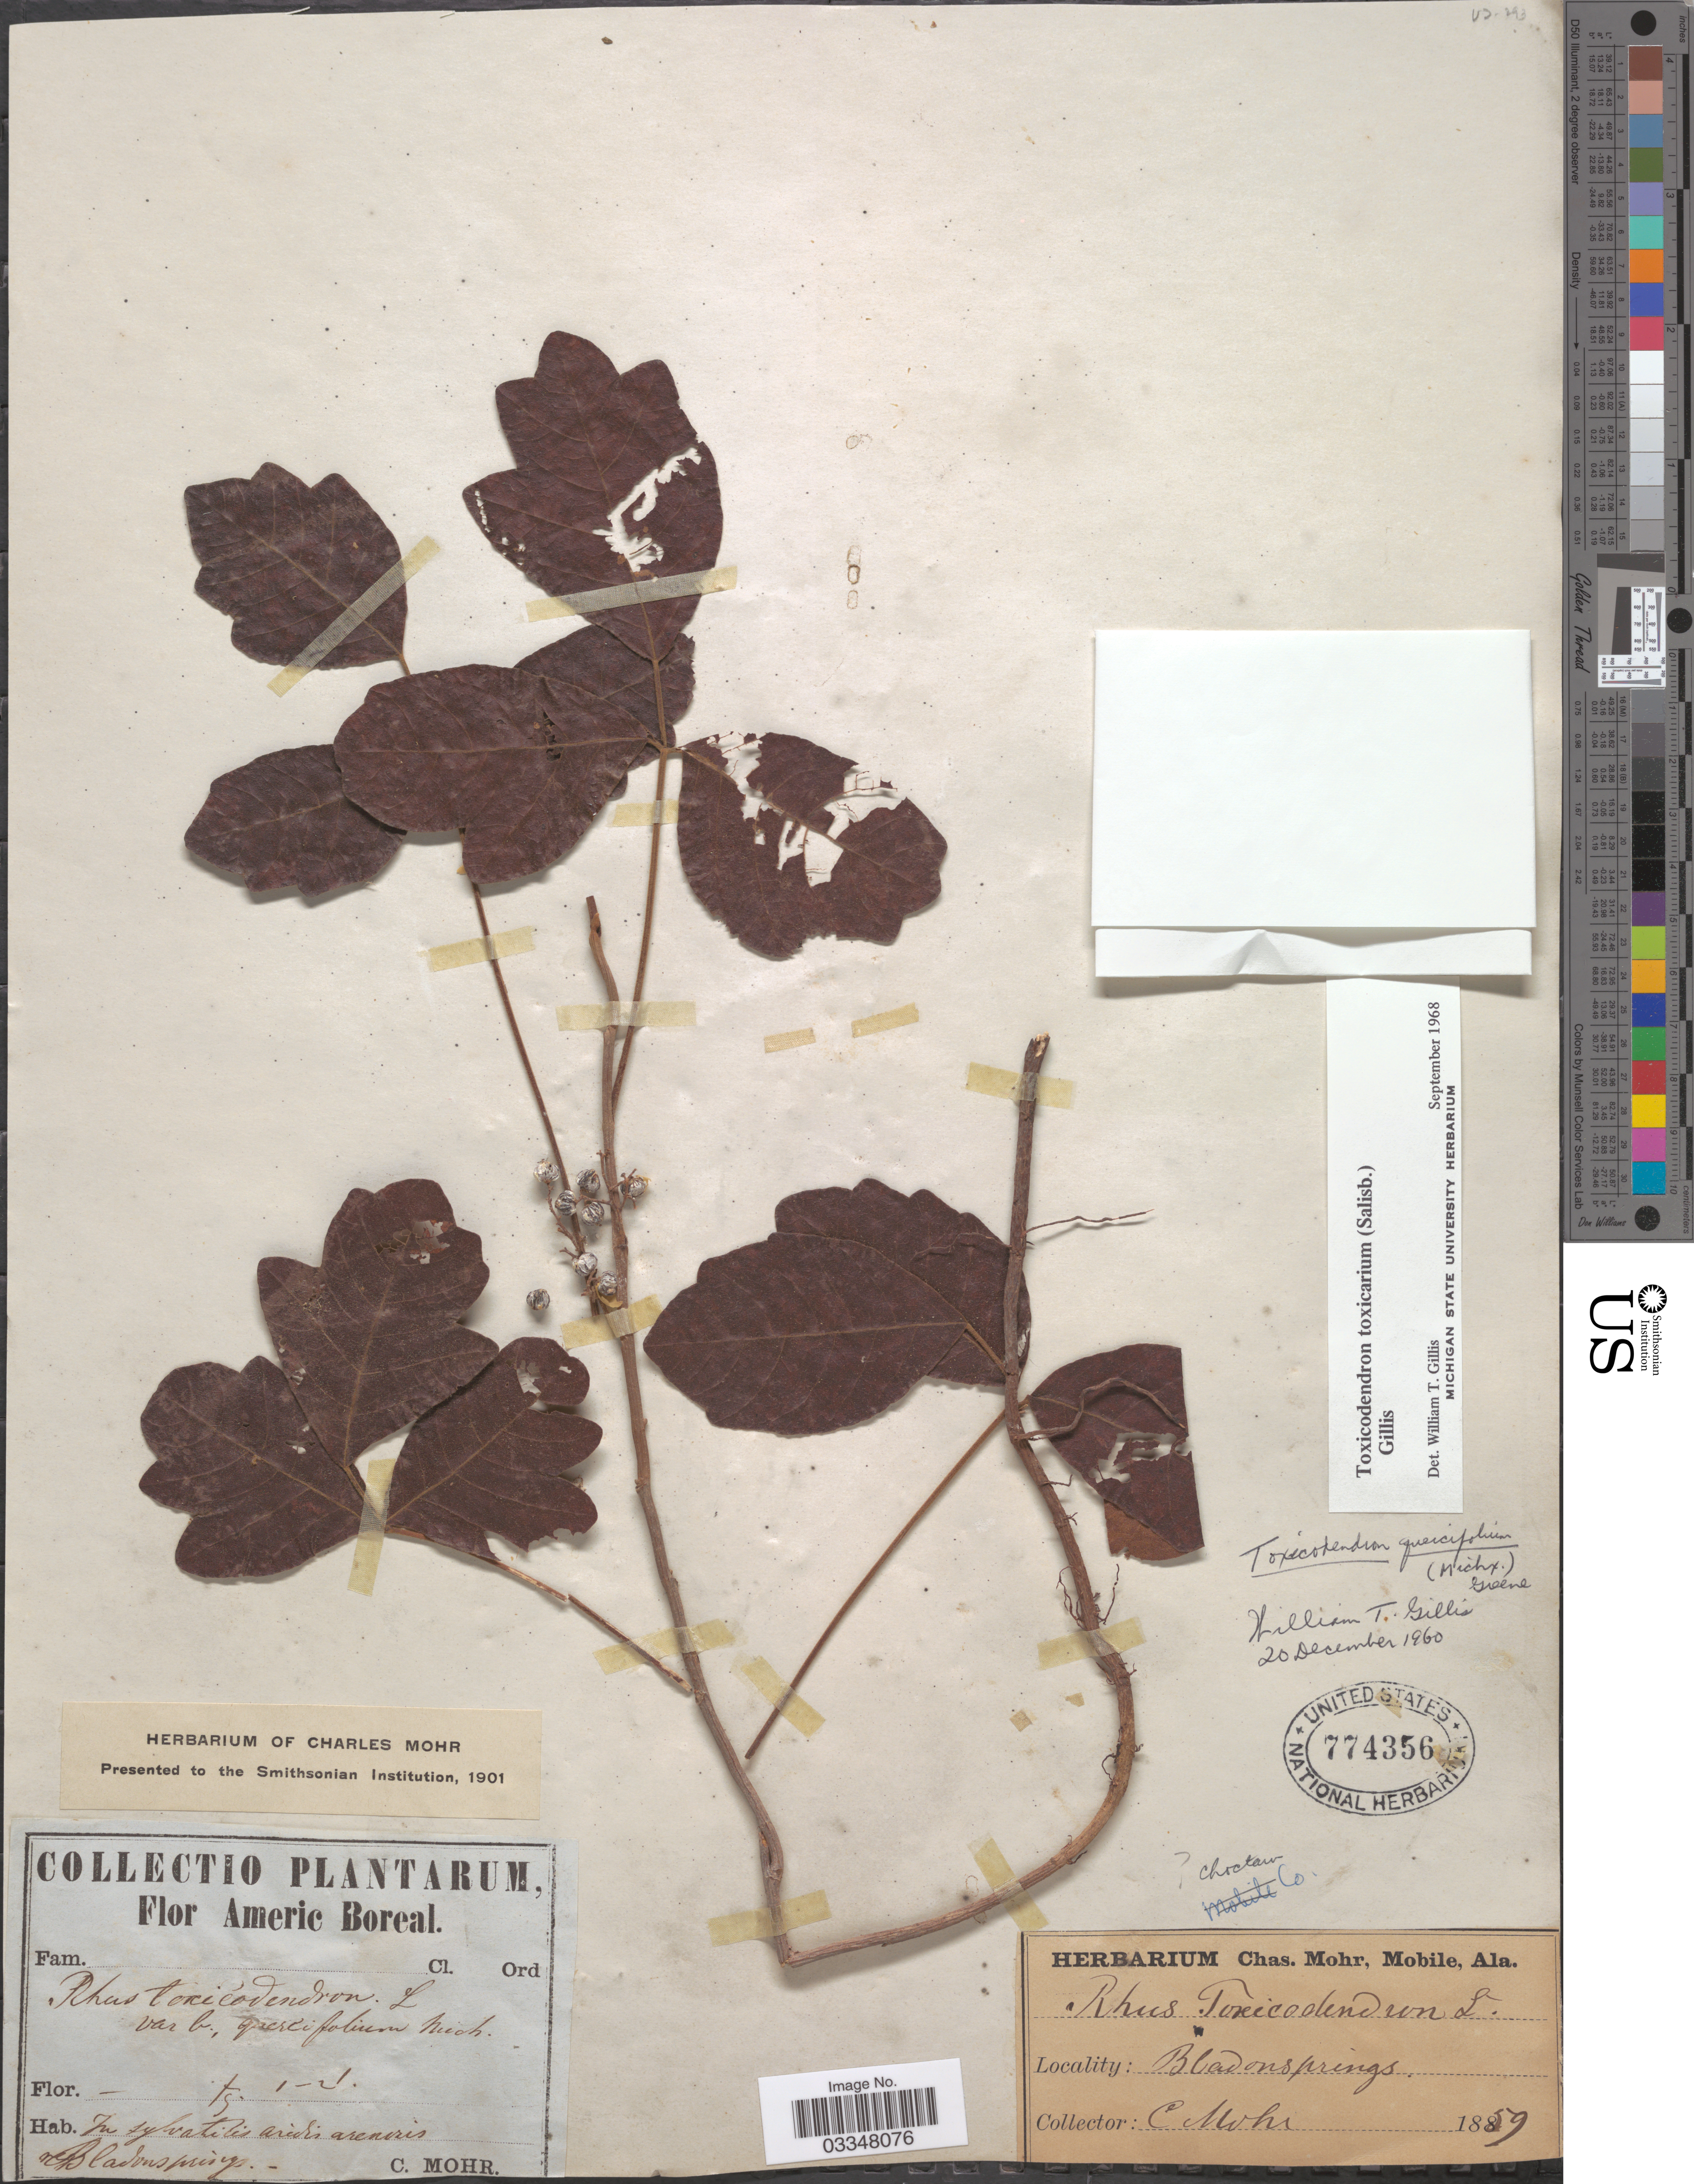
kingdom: Plantae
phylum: Tracheophyta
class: Magnoliopsida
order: Sapindales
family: Anacardiaceae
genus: Toxicodendron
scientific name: Toxicodendron toxicarium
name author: Gillis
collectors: C. Mohr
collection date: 1859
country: United States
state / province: Alabama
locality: Bladonsprings. Choctaw Co. Americ Boreal.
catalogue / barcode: US 774356